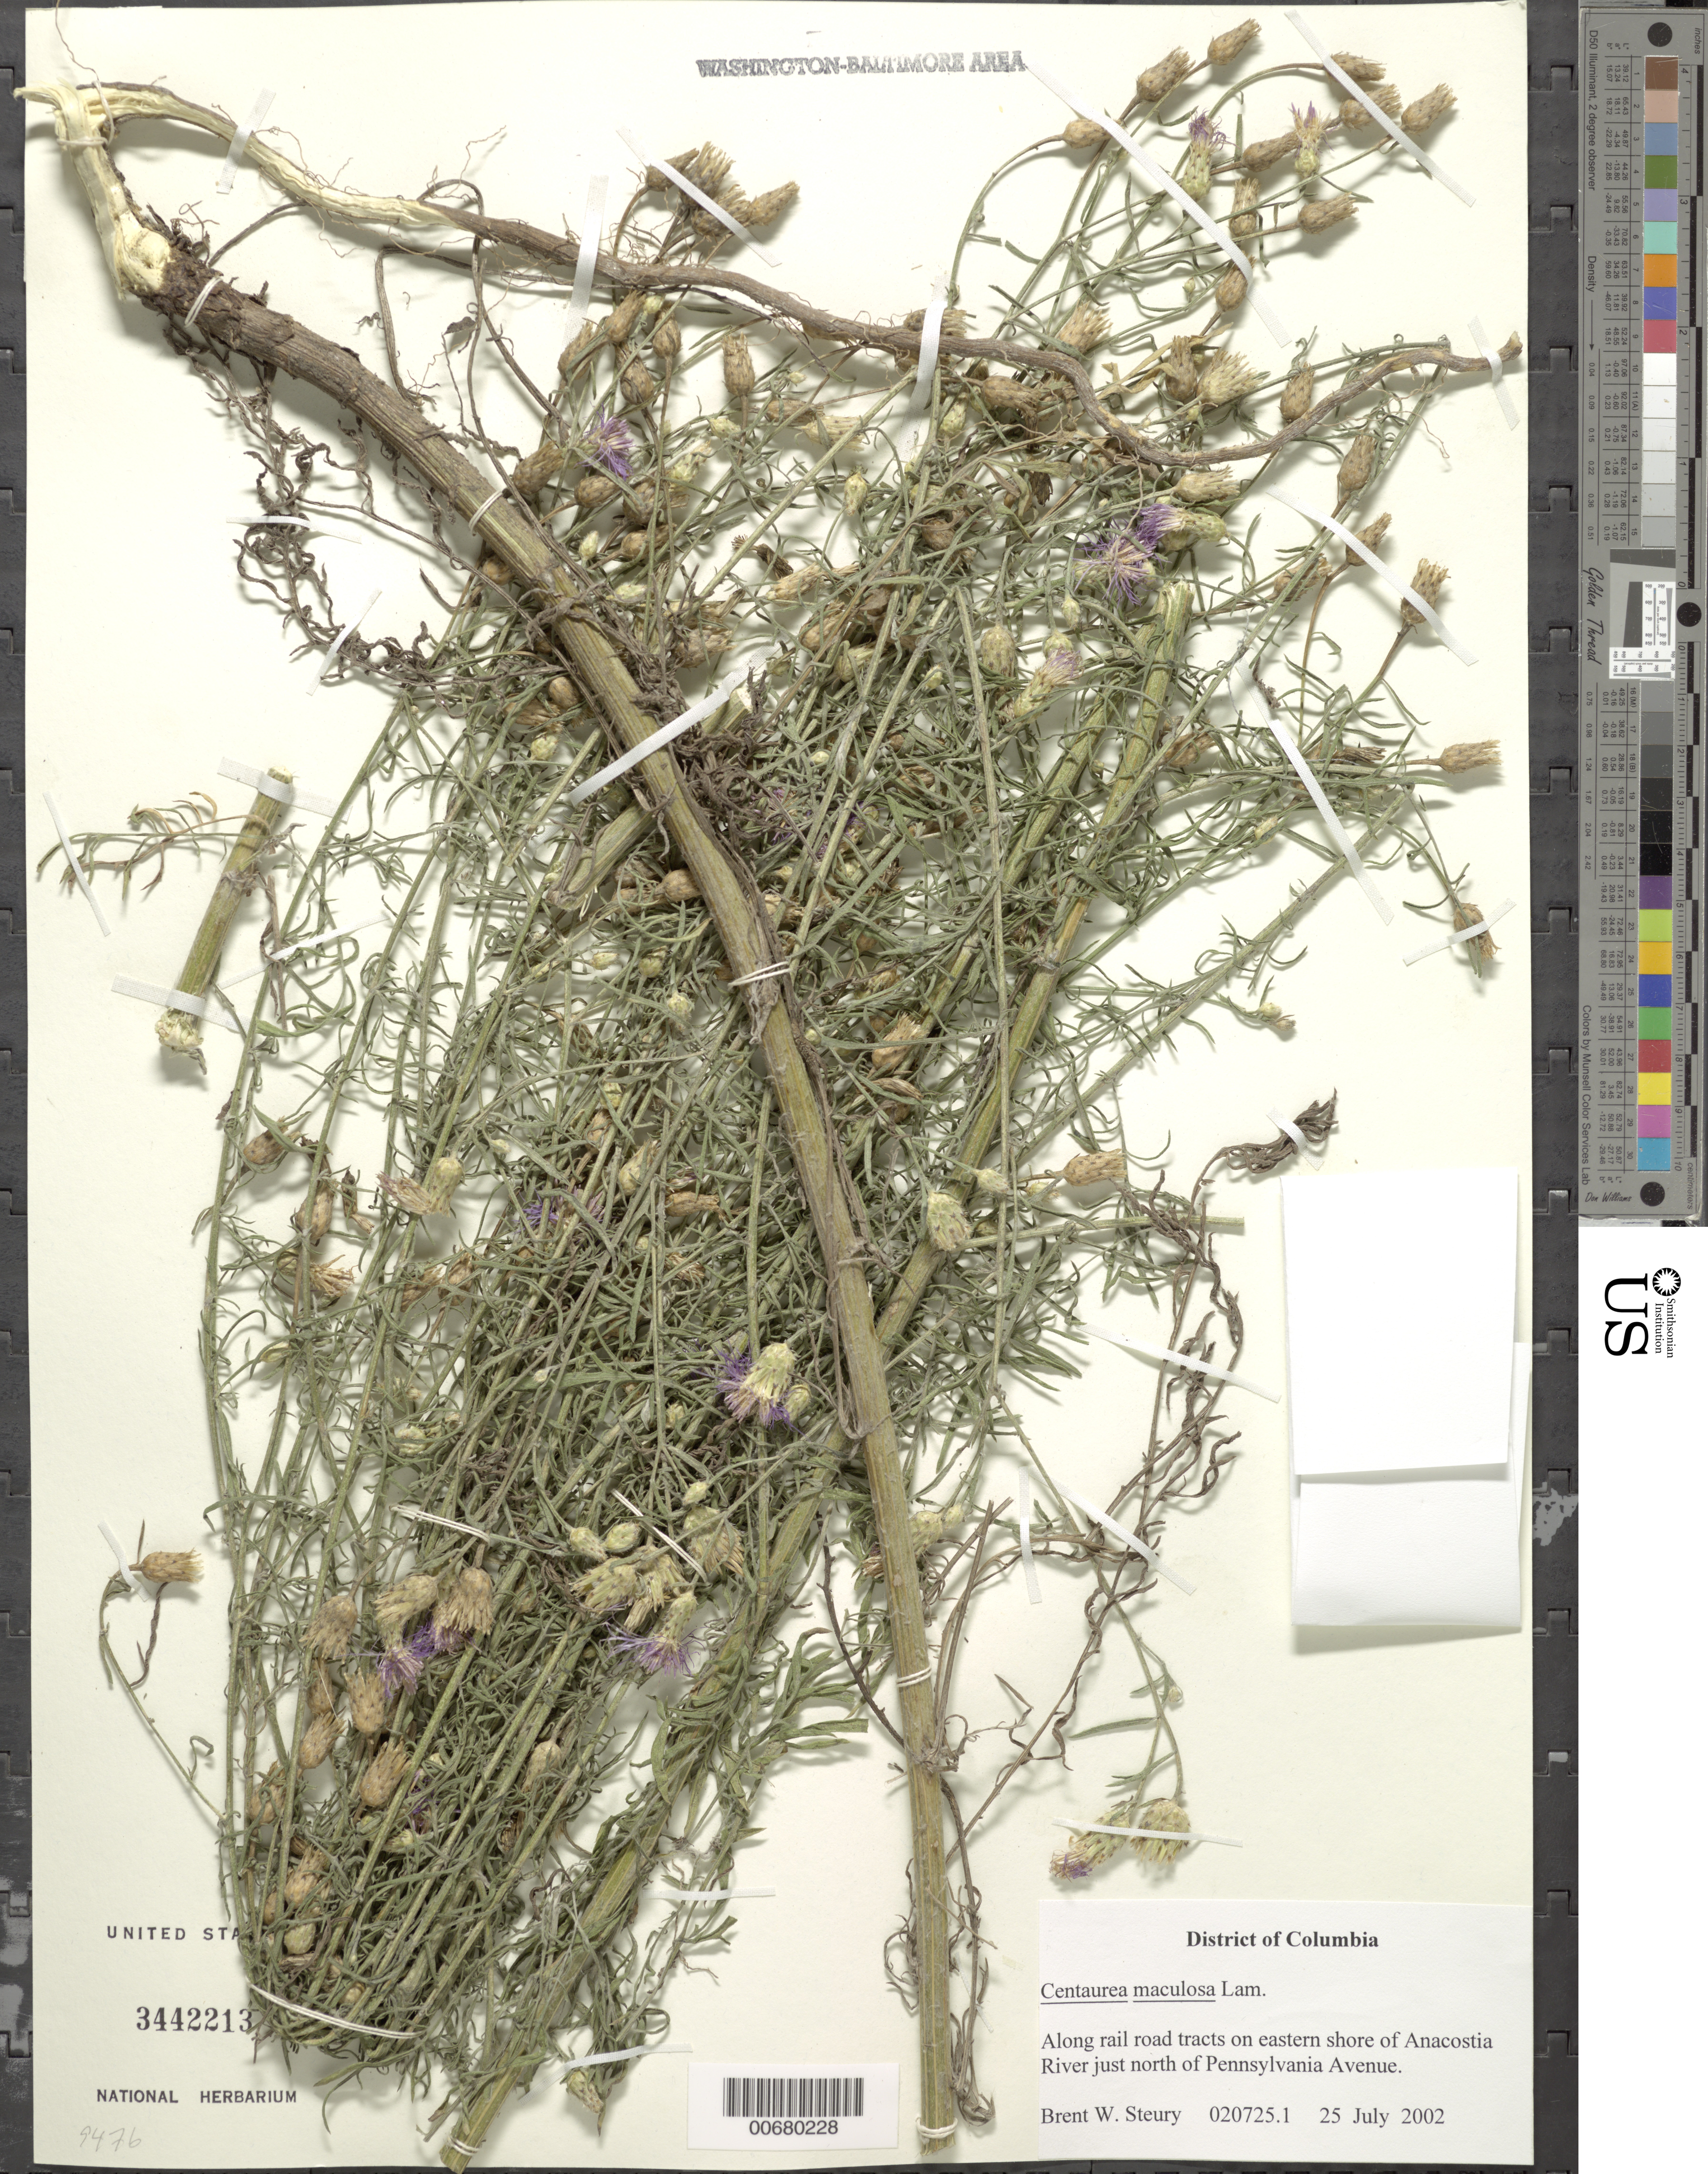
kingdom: Plantae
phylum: Tracheophyta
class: Magnoliopsida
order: Asterales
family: Asteraceae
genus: Centaurea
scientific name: Centaurea stoebe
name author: L.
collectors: B. Steury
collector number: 020725.1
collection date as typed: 25 Jul 2002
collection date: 2002-07-25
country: United States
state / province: District of Columbia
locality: On eastern shore of Anacostia River just north of Pennsylvania Avenue.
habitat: Along rail road tracks.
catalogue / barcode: US 3442213